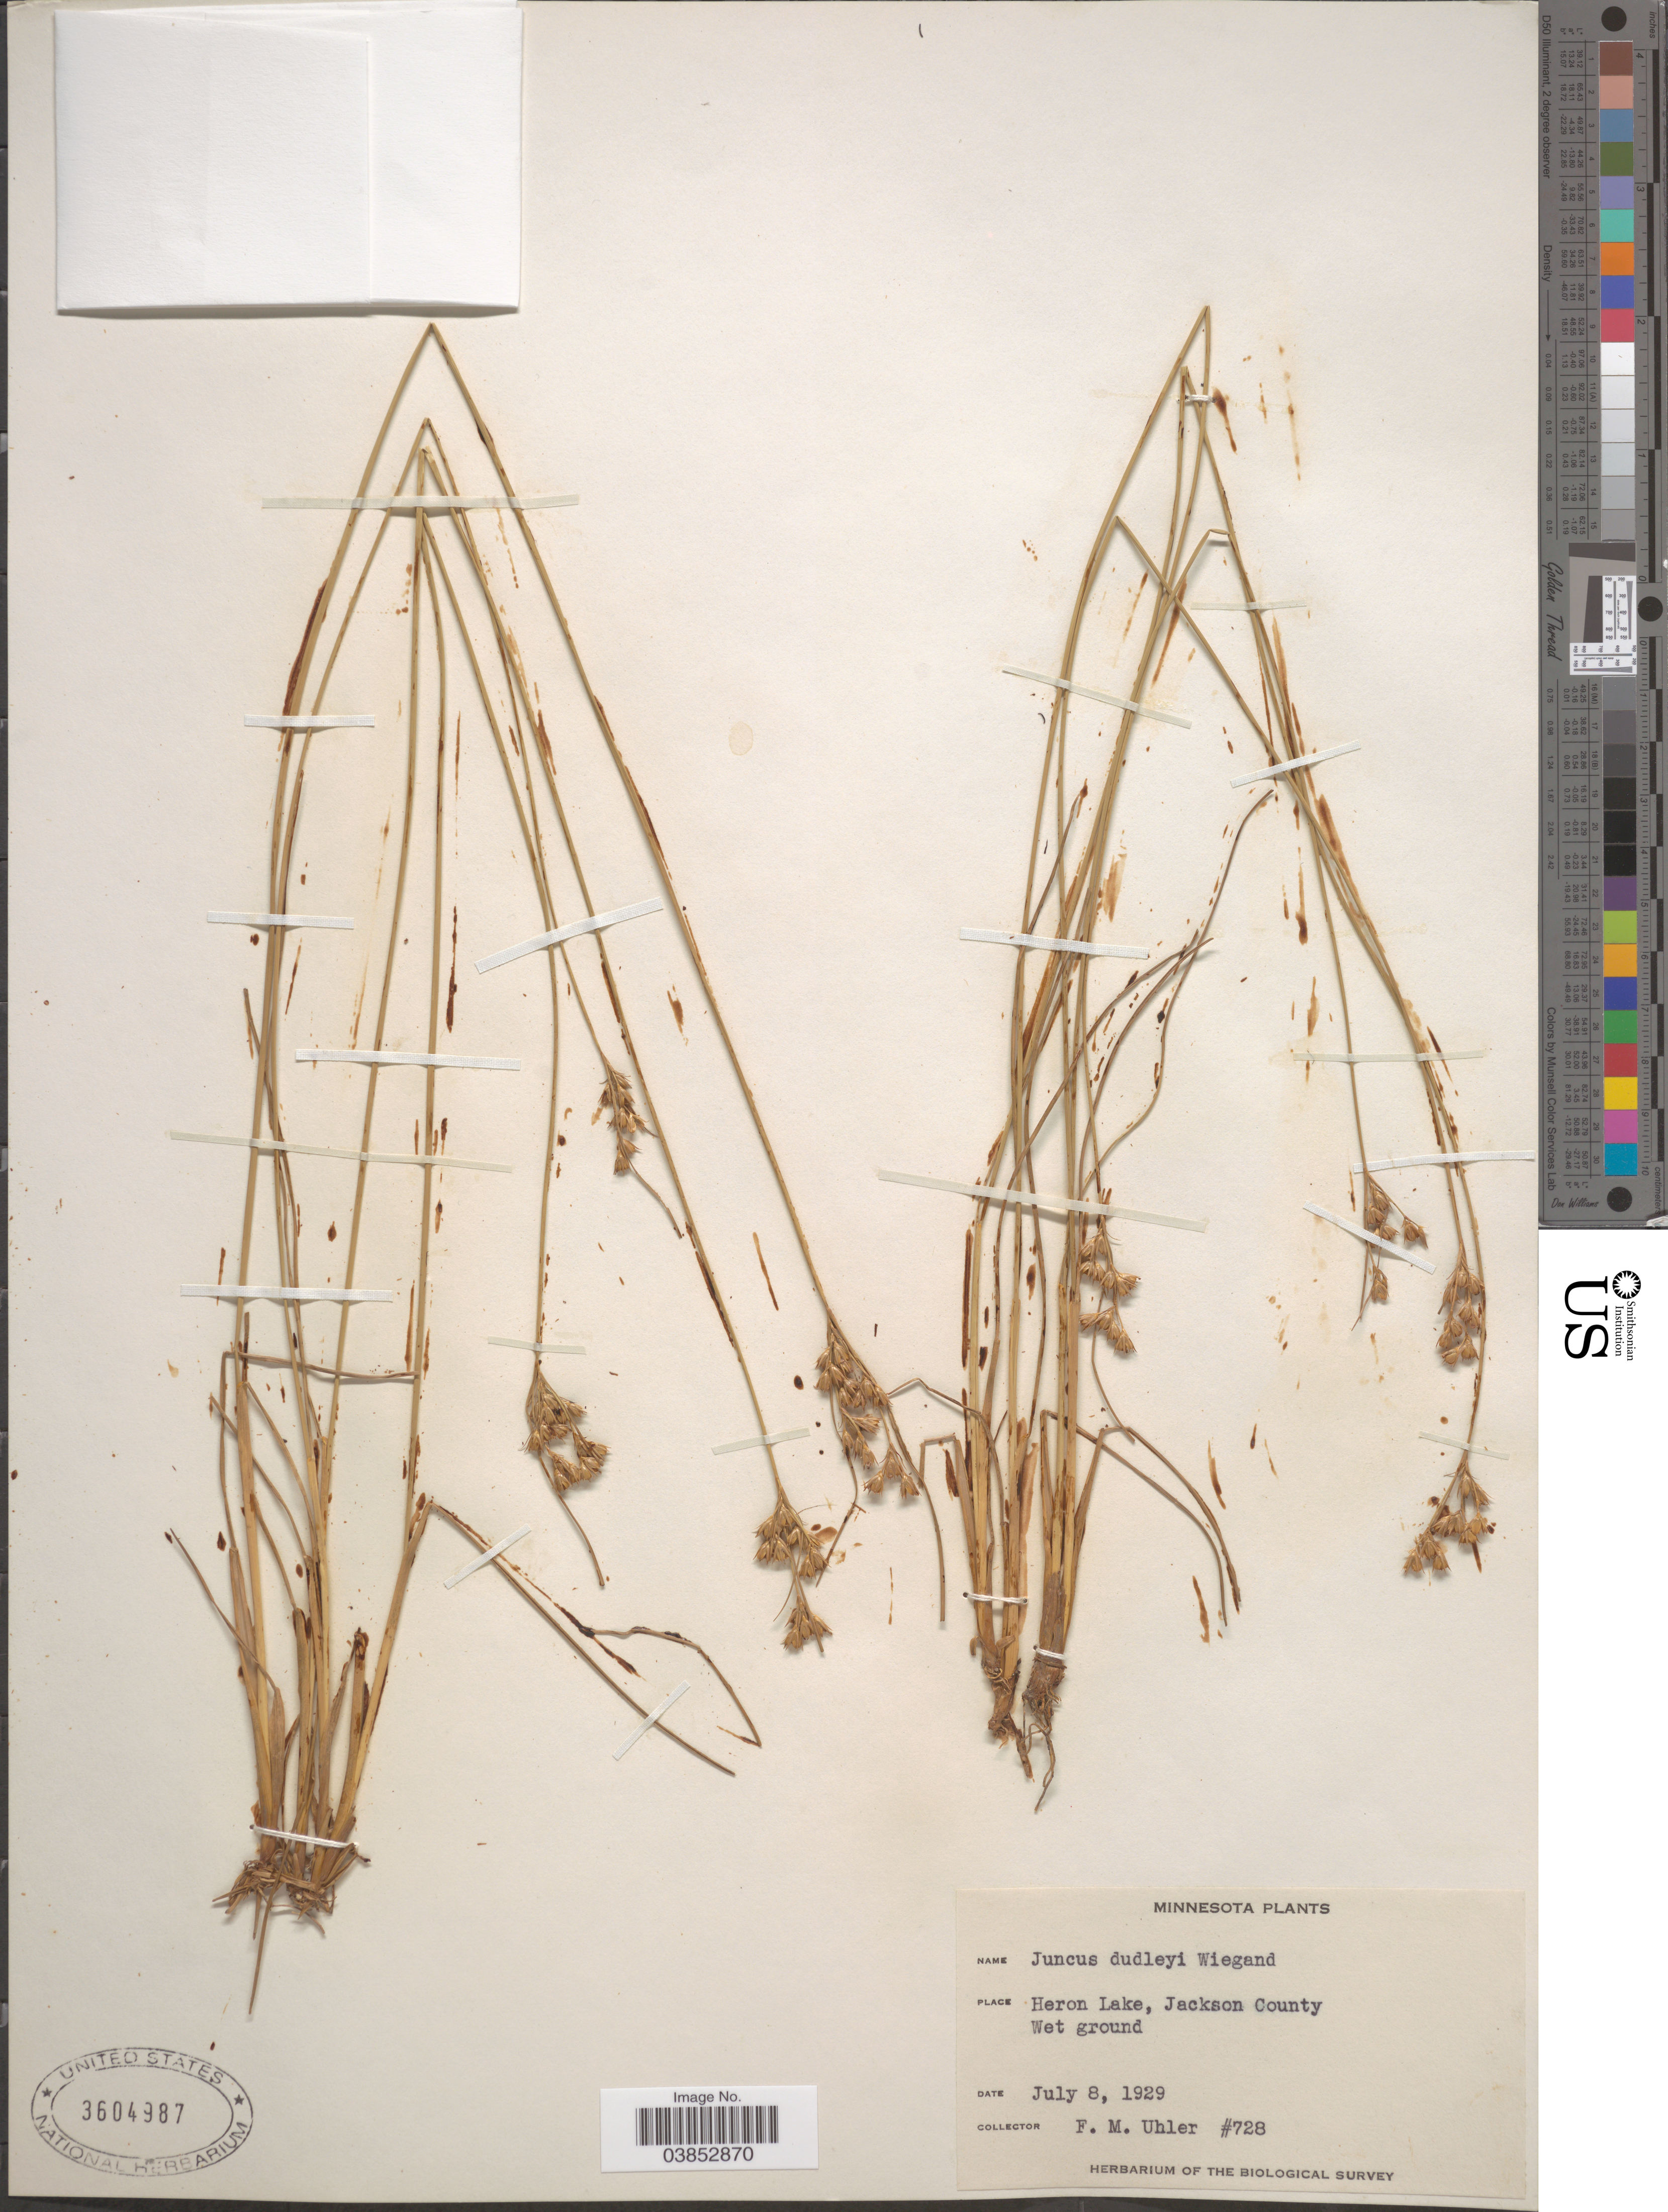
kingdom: Plantae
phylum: Tracheophyta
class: Liliopsida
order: Poales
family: Juncaceae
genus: Juncus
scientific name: Juncus dudleyi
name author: Wiegand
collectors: F. M. Uhler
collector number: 728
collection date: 1929-07-08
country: United States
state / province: Minnesota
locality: Heron Lake, Jackson County.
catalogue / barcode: US 3604987